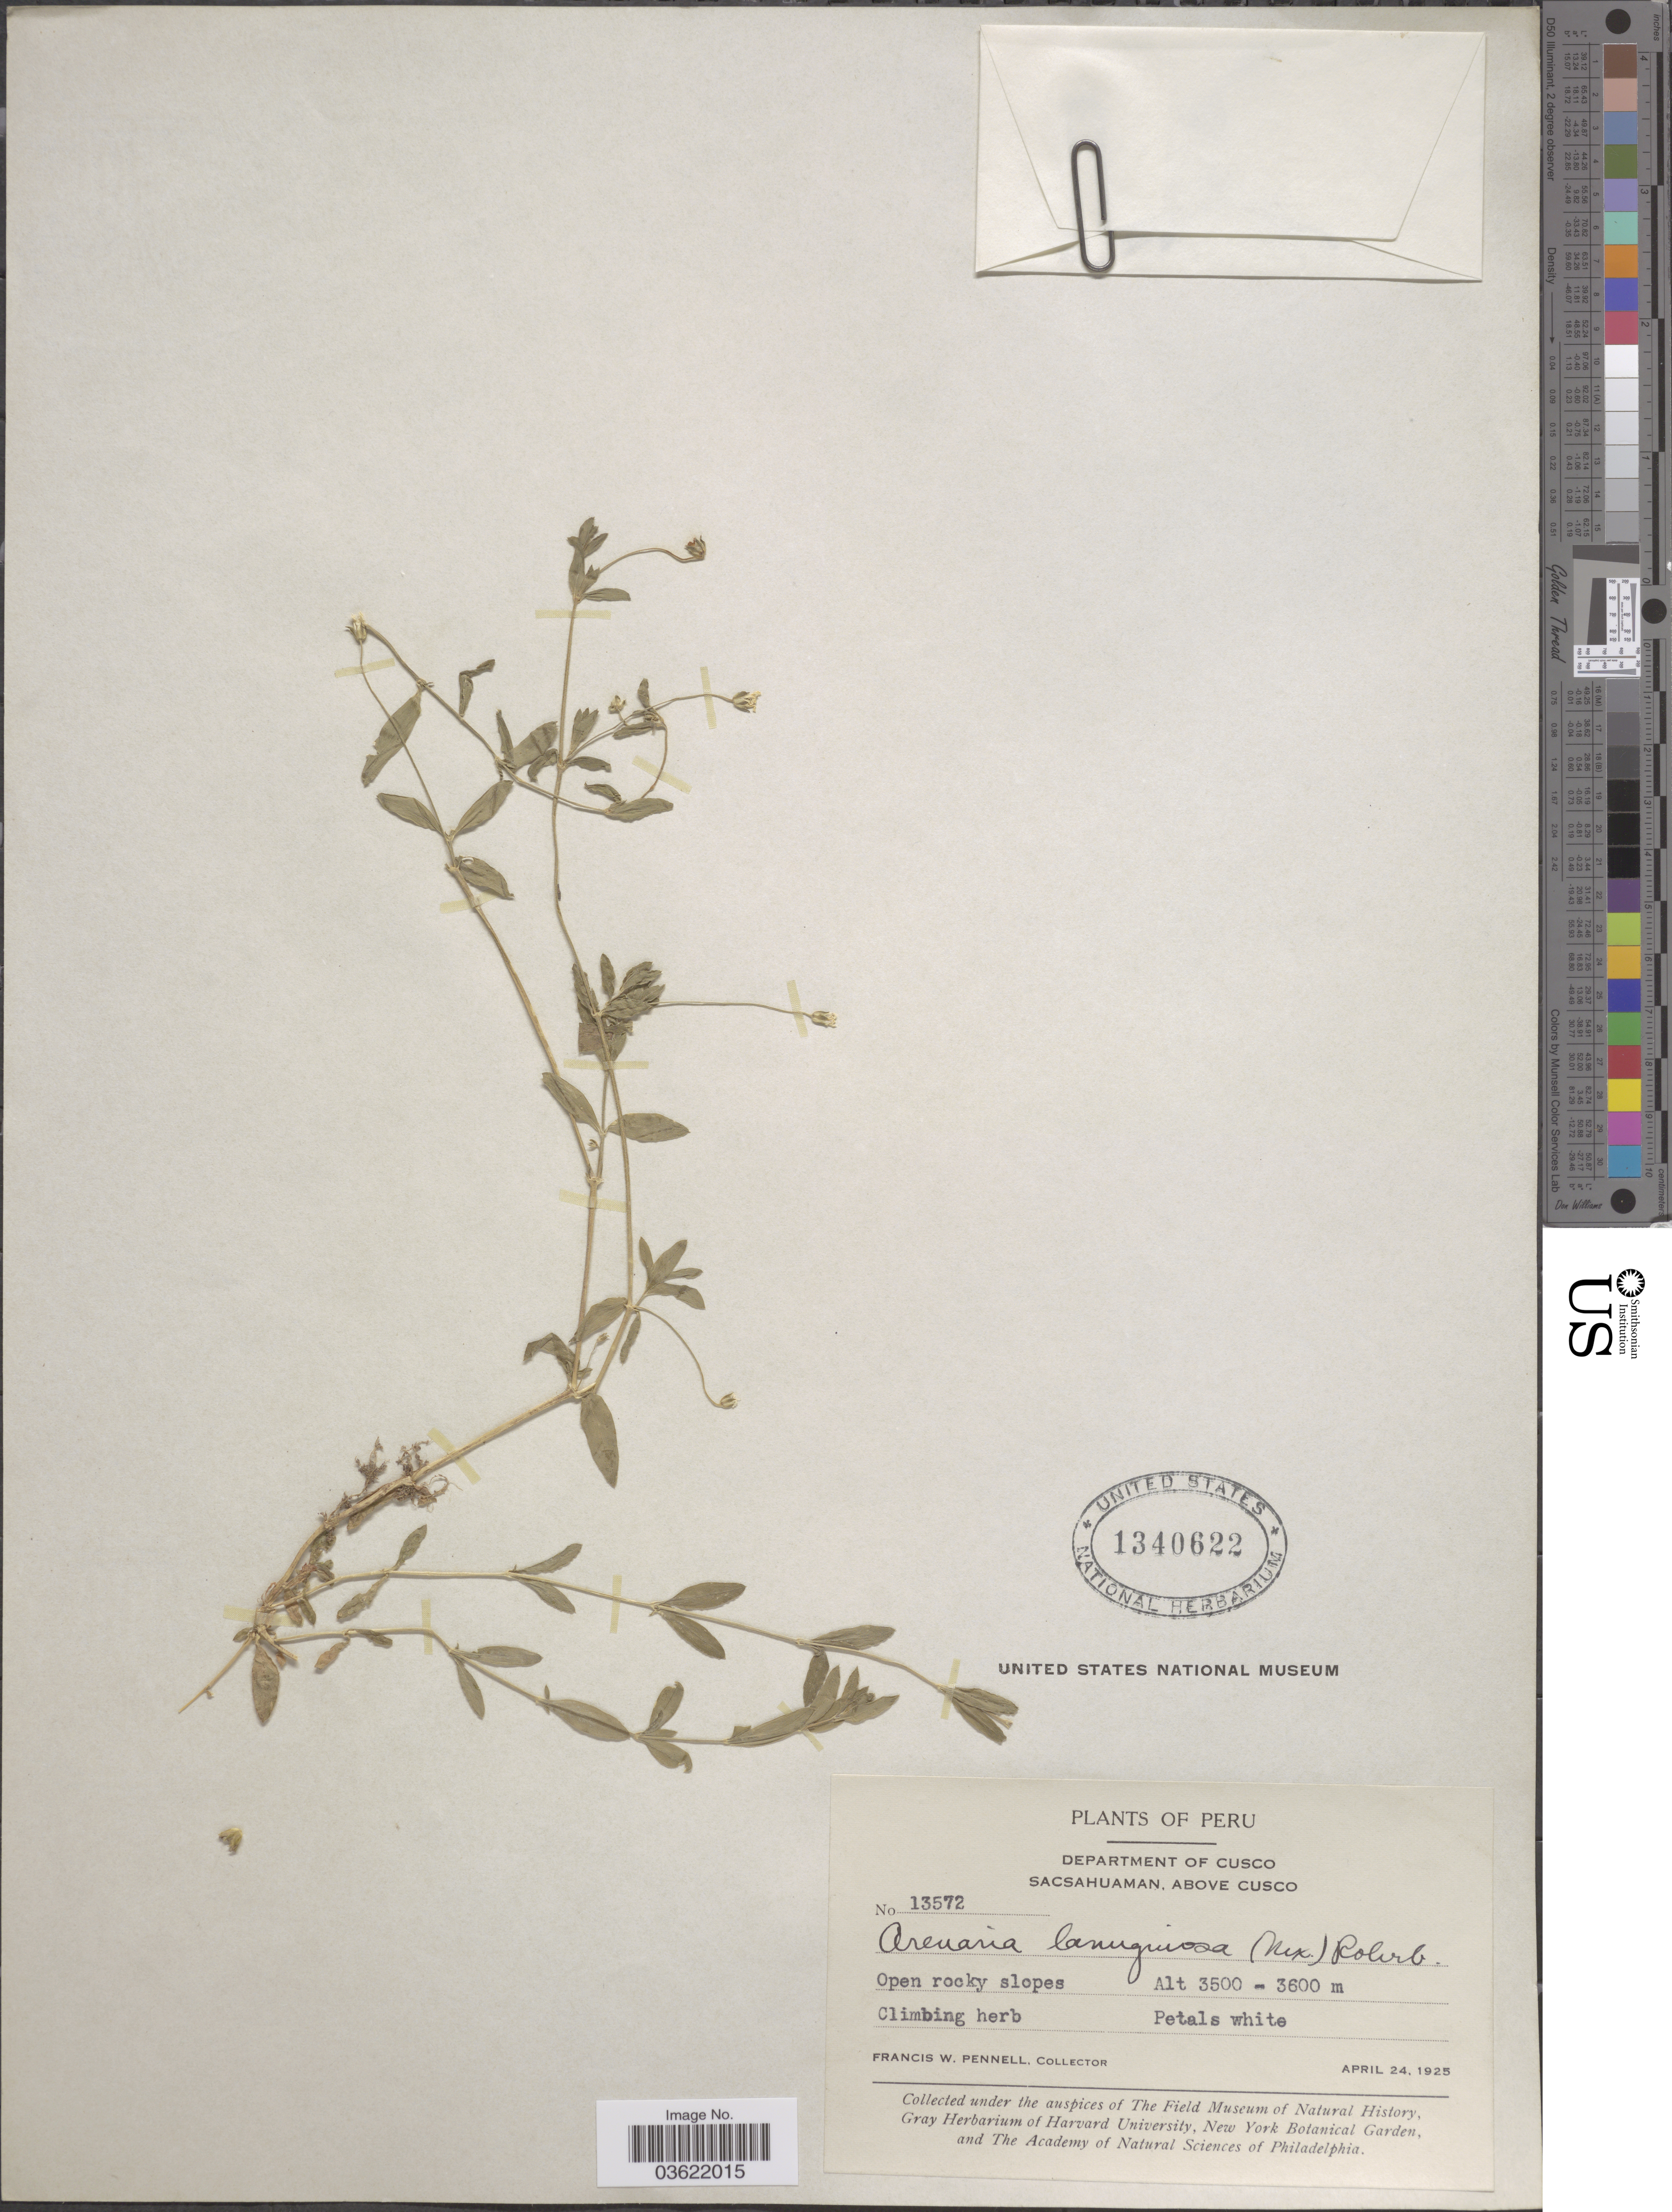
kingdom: Plantae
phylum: Tracheophyta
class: Magnoliopsida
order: Caryophyllales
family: Caryophyllaceae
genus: Arenaria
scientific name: Arenaria lanuginosa var. megalantha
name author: Rohrb.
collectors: F. W. Pennell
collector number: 13572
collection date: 1925-04-24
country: Peru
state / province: Cusco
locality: Department of Cusco. Sacsahuaman, above Cusco.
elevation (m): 3500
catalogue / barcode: US 1340622